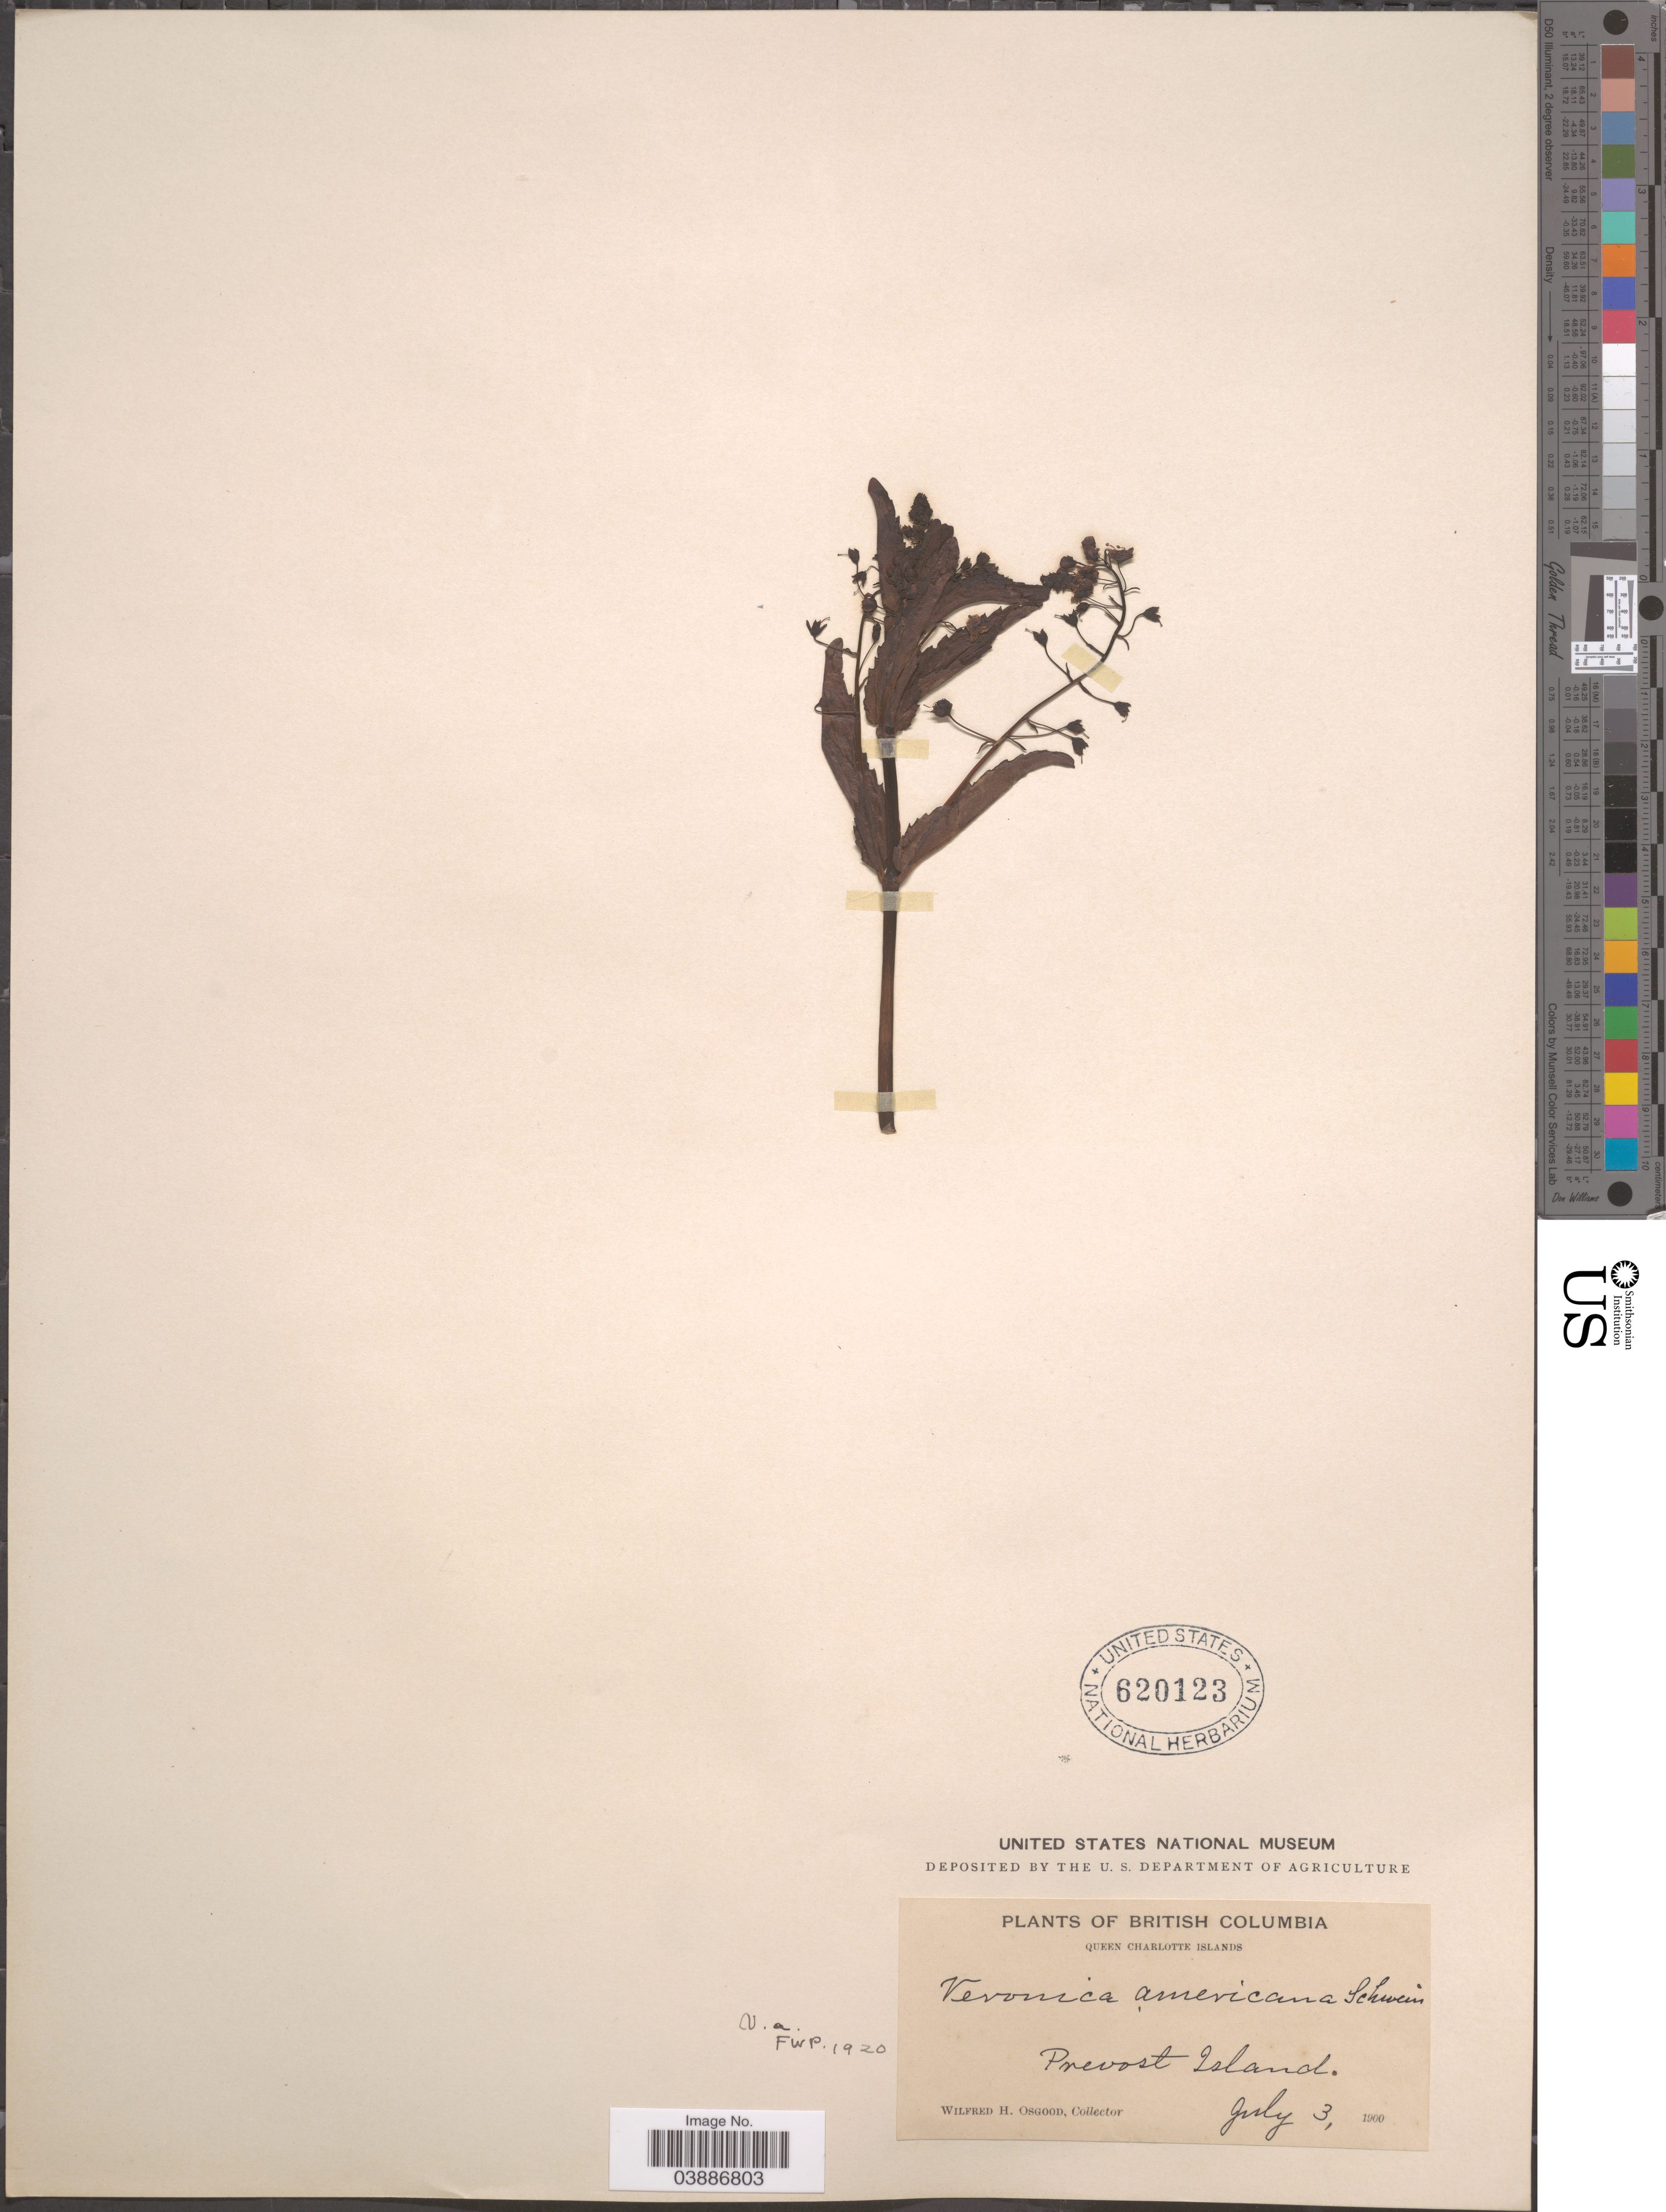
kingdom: Plantae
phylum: Tracheophyta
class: Magnoliopsida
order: Lamiales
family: Plantaginaceae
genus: Veronica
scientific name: Veronica americana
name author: Schwein. ex Benth.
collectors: W. Osgood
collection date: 1900-07-03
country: Canada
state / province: British Columbia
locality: Queen Charlotte Islands. Prevost Island.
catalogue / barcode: US 620123